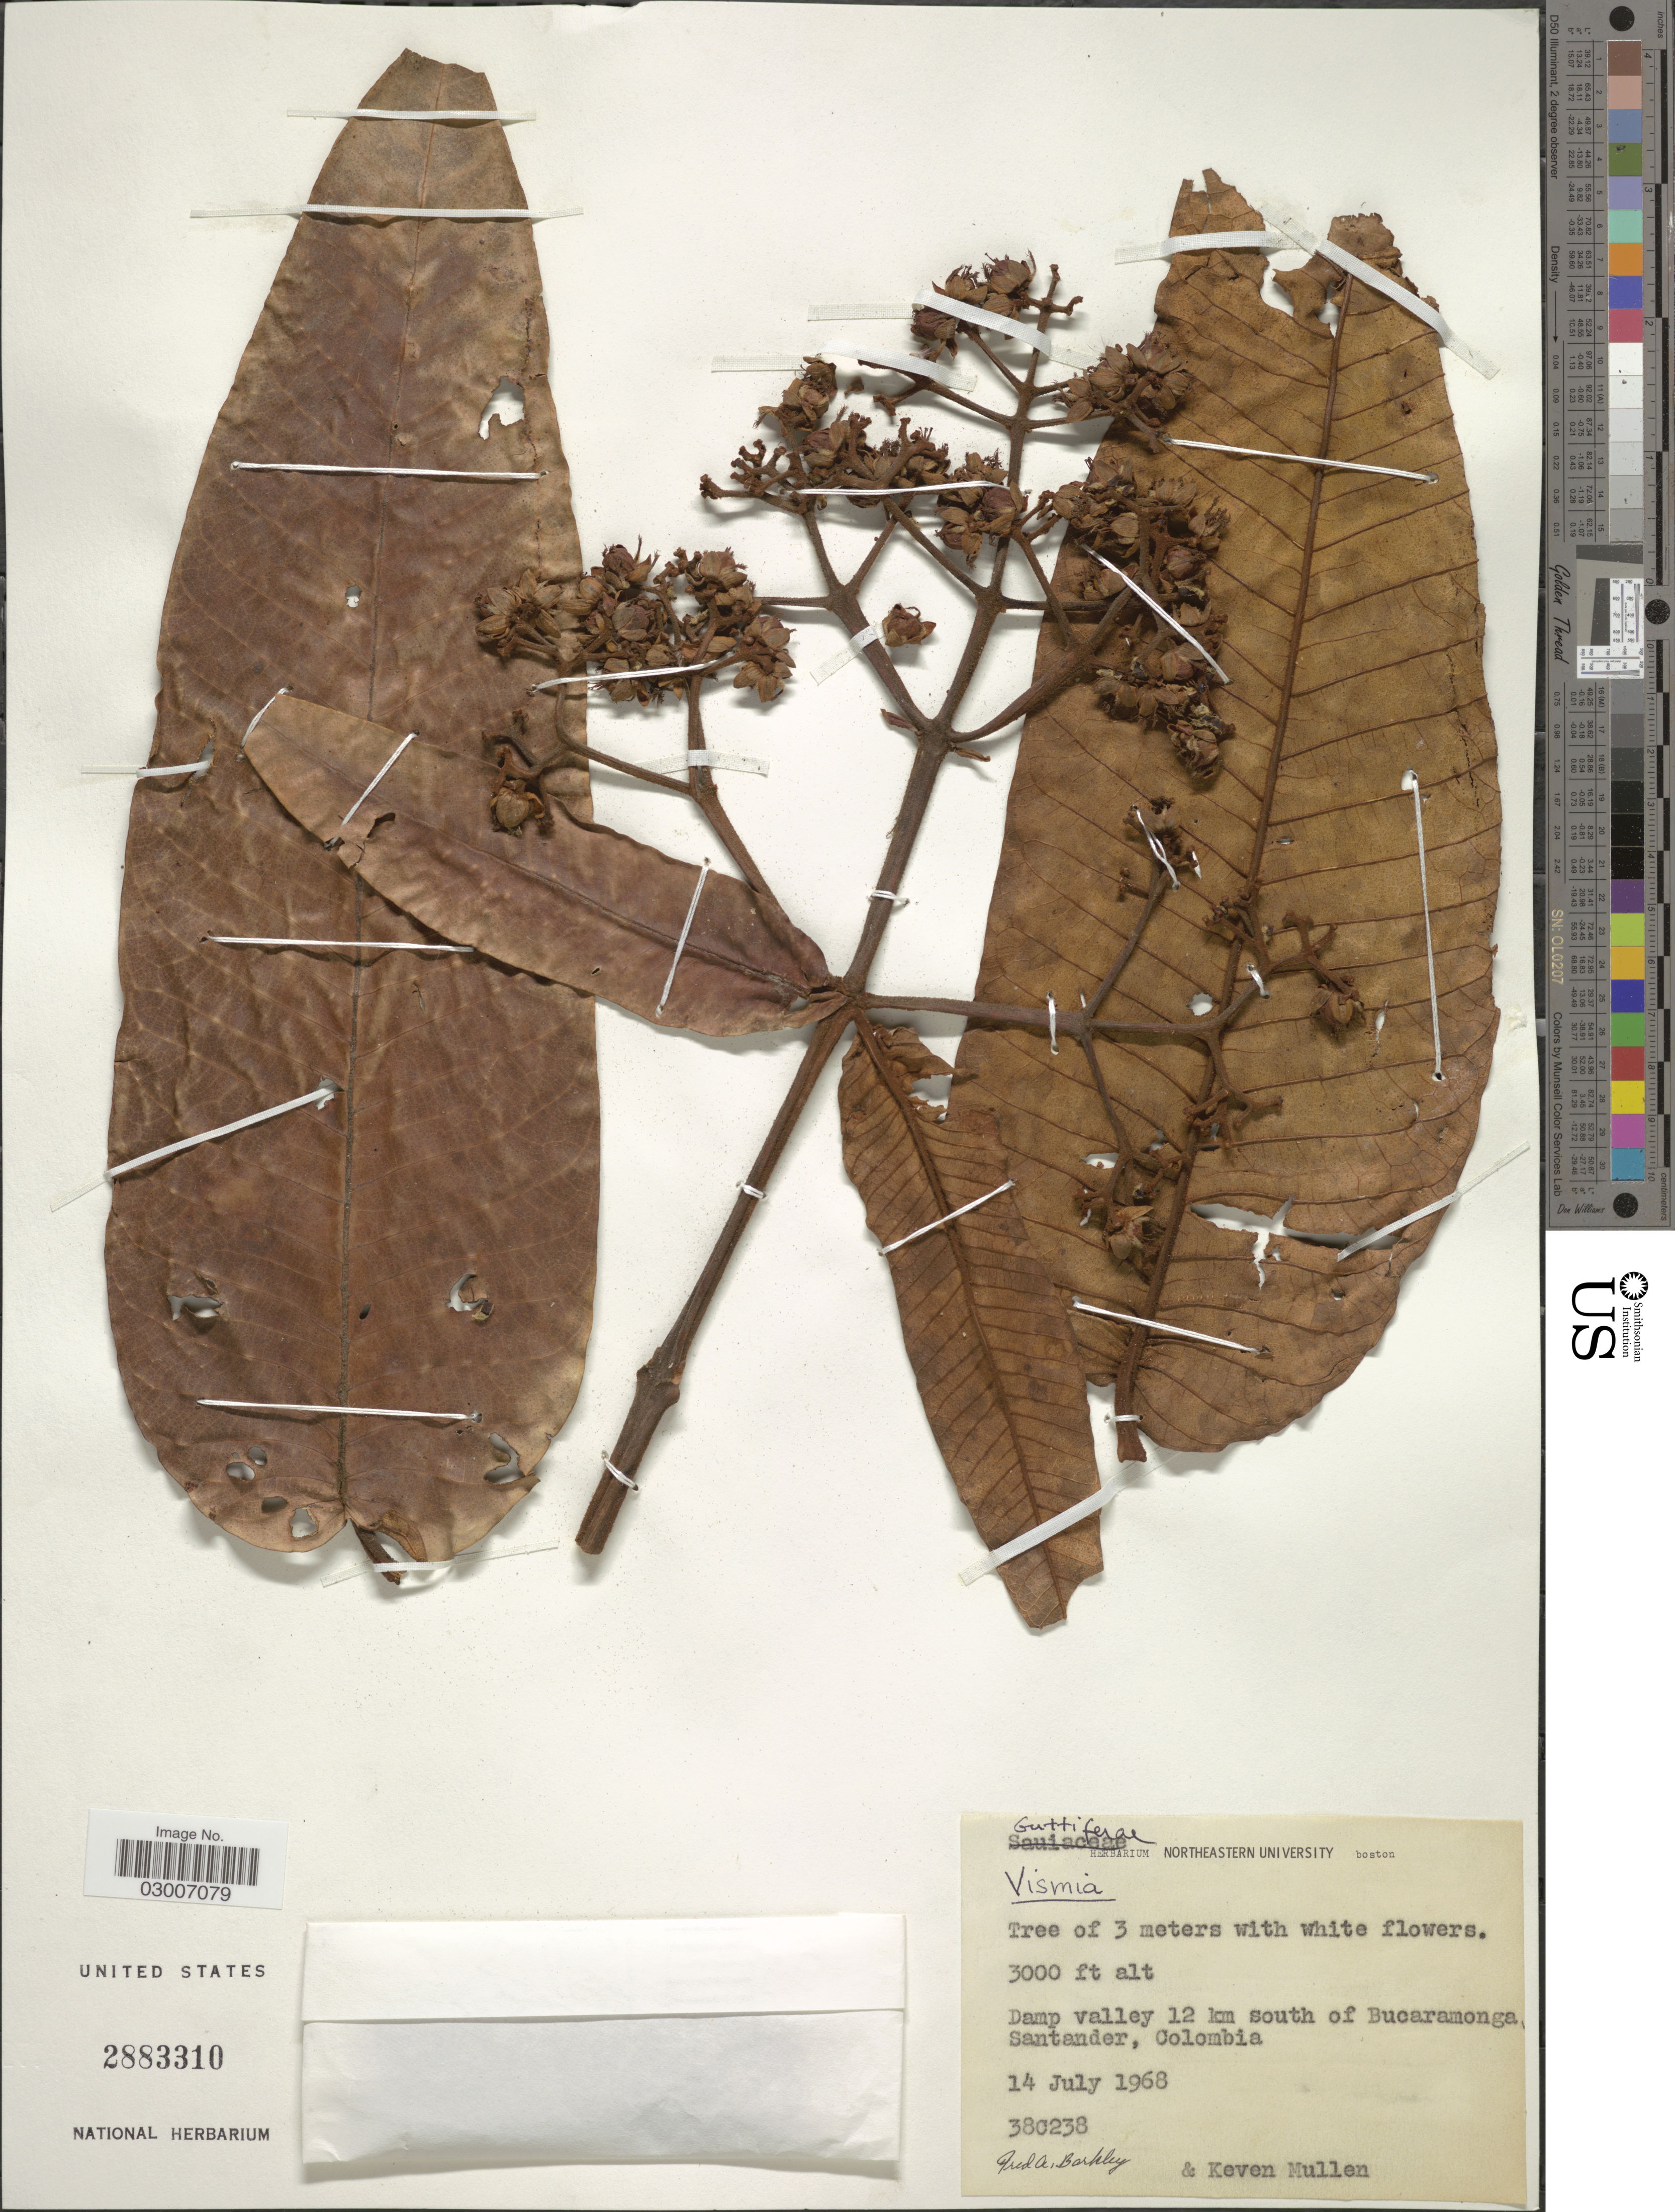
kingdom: Plantae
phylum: Tracheophyta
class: Magnoliopsida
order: Malpighiales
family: Hypericaceae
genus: Vismia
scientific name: Vismia sp.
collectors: F. A. Barkley & K. Mullen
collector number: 38C238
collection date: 1968-07-14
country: Colombia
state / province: Santander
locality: Damp valley 12 km south of Bucaramonga, Santander.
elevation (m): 914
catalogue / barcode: US 2883310